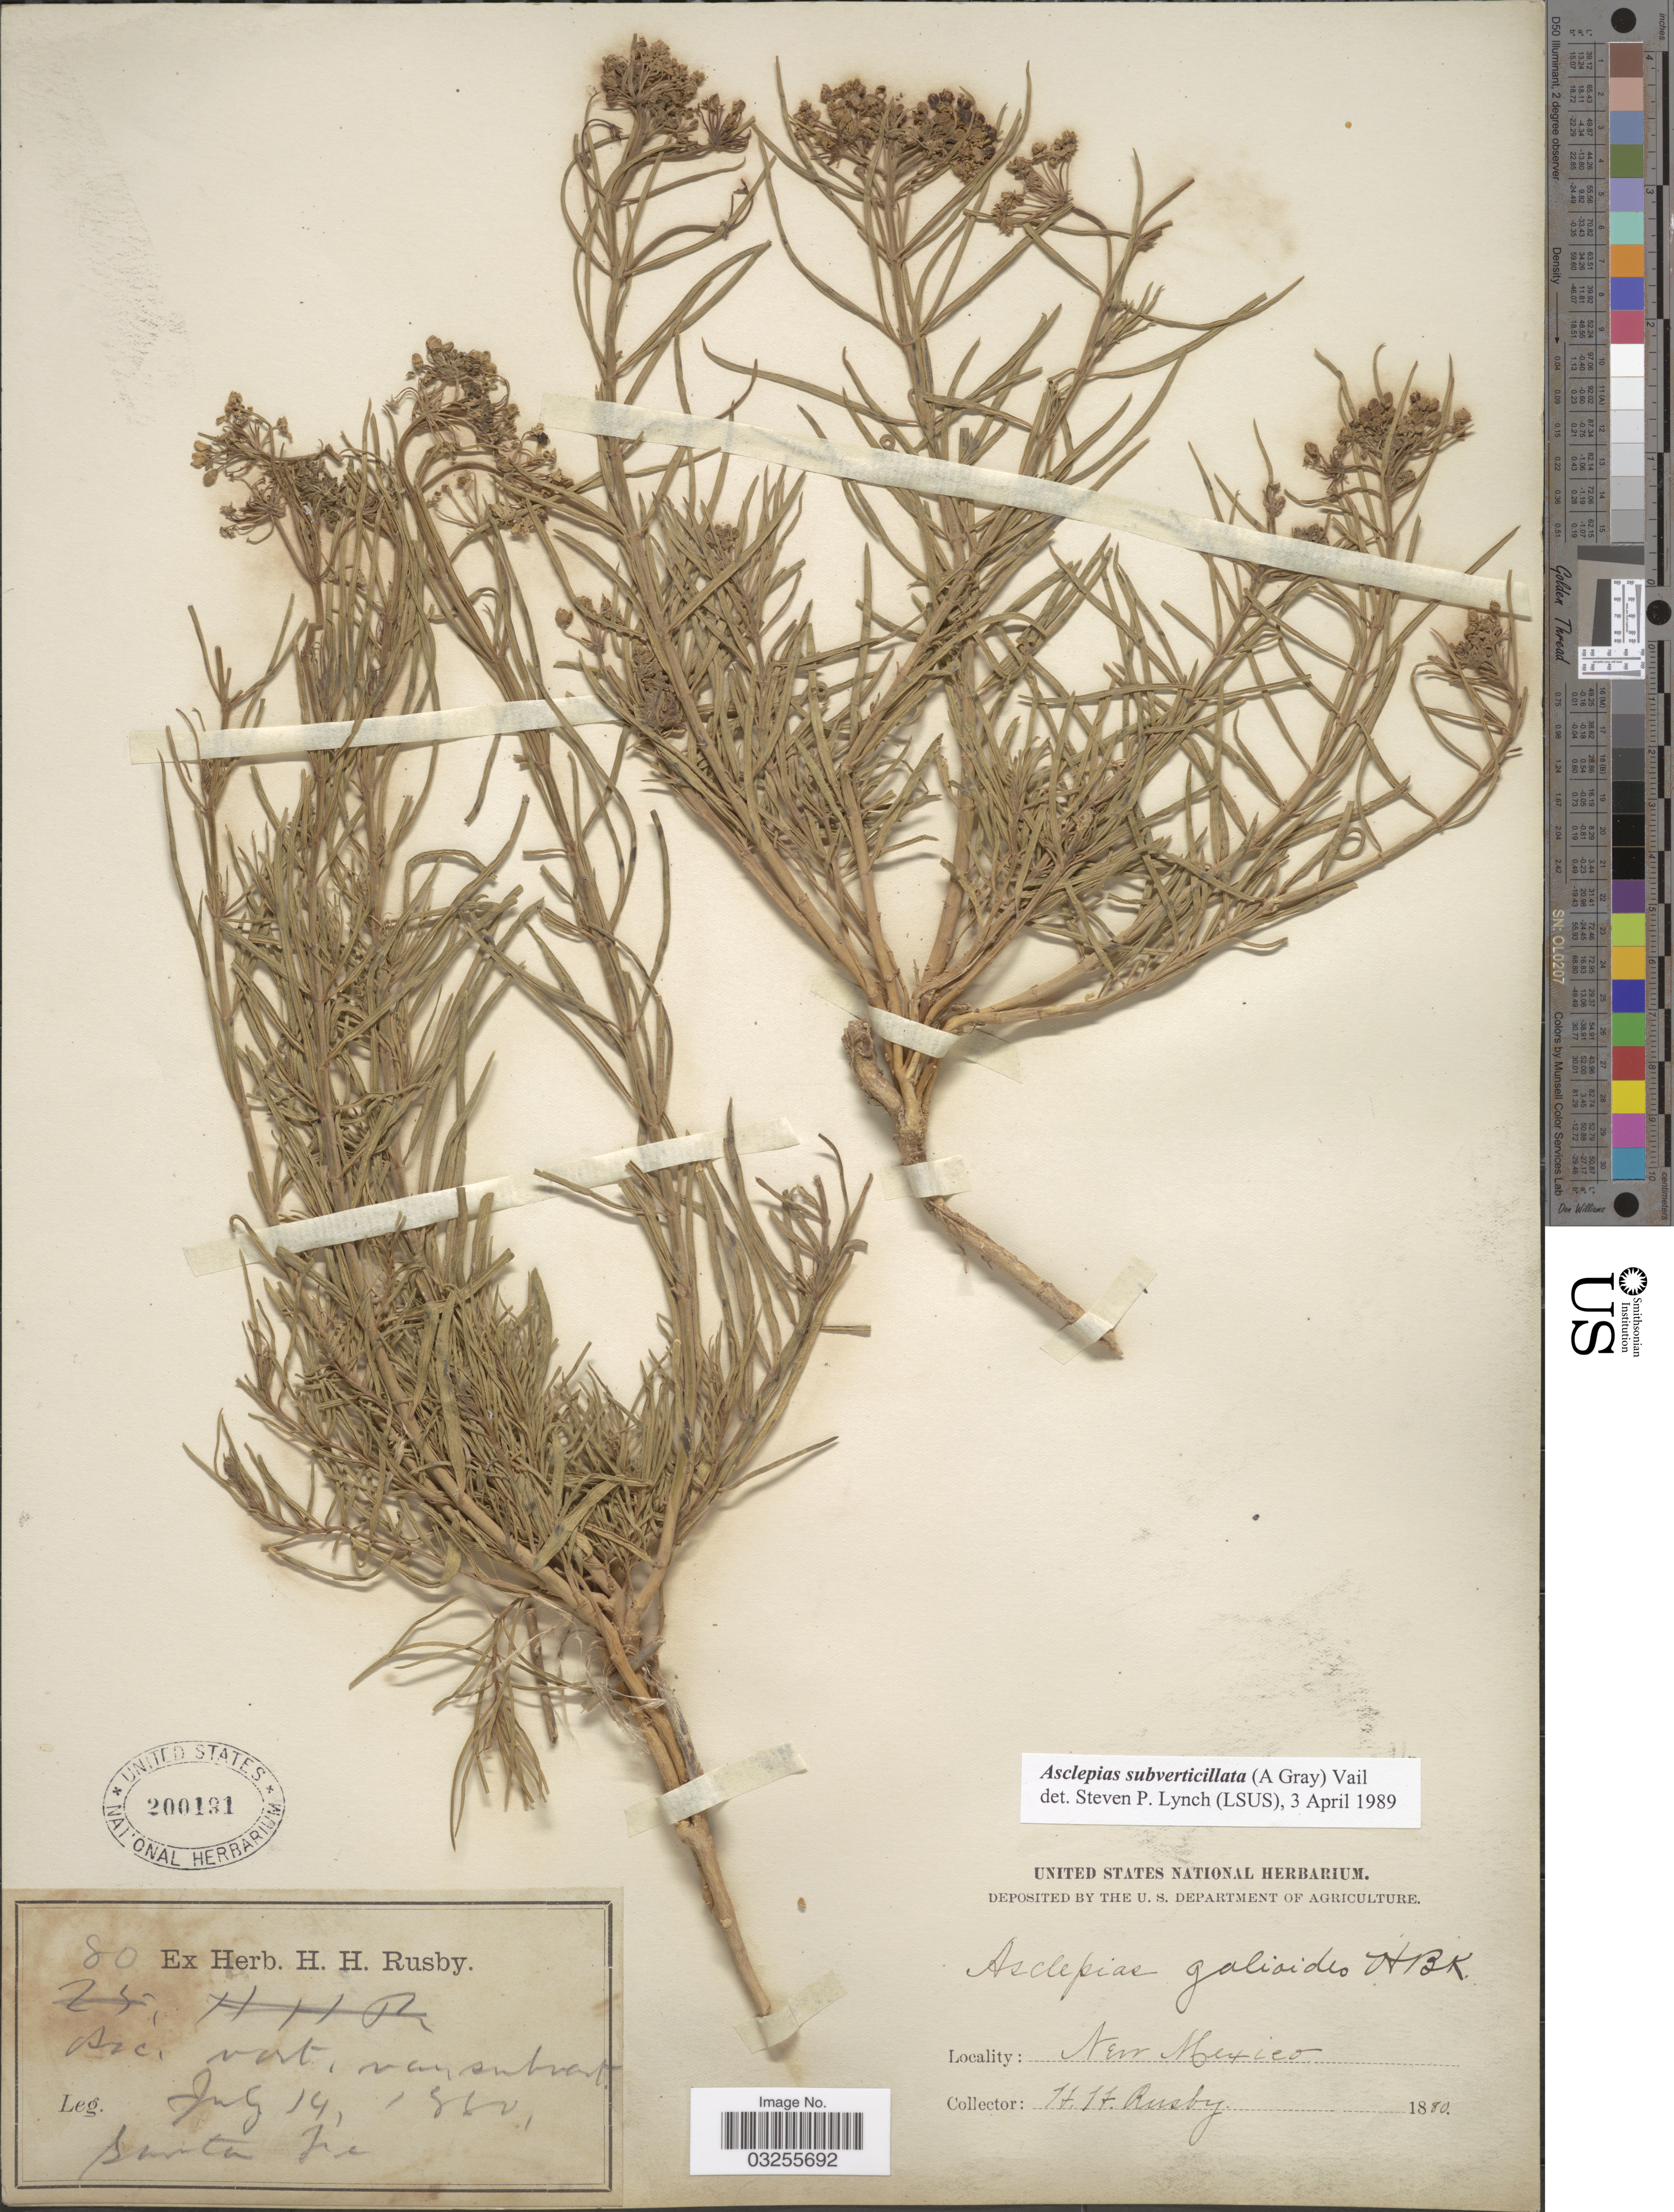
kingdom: Plantae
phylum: Tracheophyta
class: Magnoliopsida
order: Gentianales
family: Apocynaceae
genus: Asclepias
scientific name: Asclepias subverticillata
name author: (A. Gray) Vail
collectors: H. H. Rusby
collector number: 80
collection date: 1880-07-14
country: United States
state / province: New Mexico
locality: Santa Fe.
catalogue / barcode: US 200191